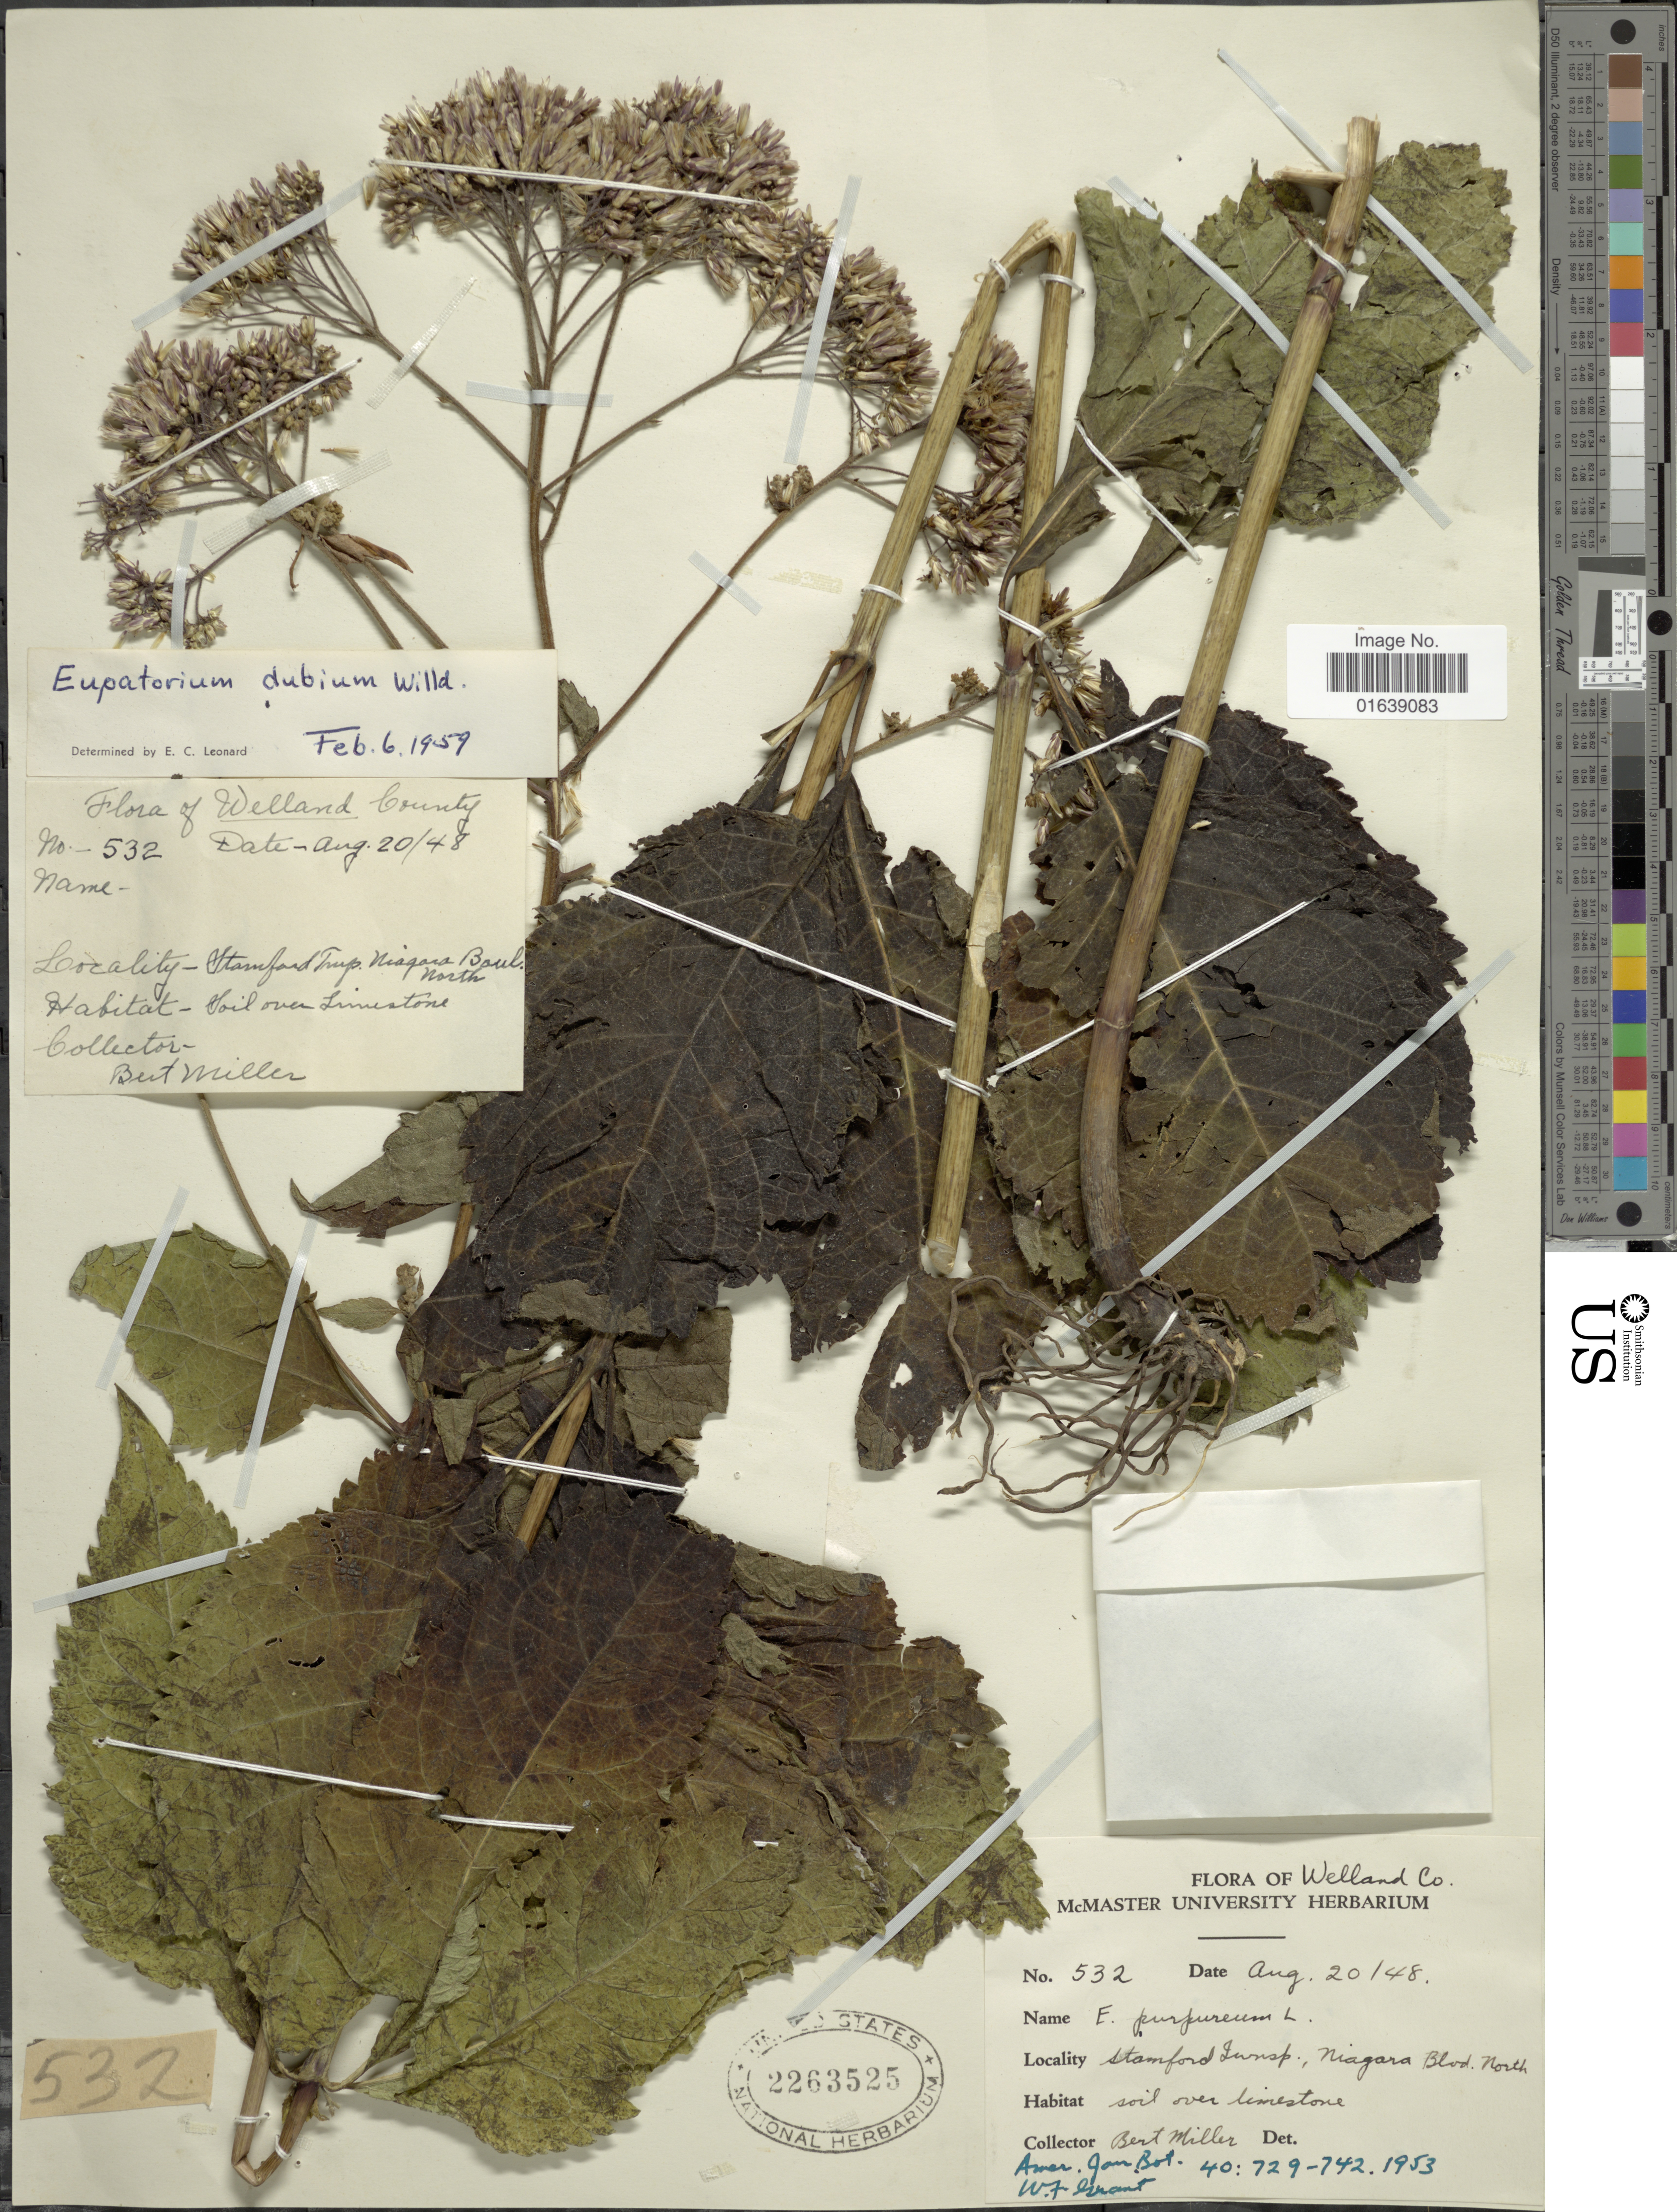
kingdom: Plantae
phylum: Tracheophyta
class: Magnoliopsida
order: Asterales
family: Asteraceae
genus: Eupatorium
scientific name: Eupatorium dubium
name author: Willd. ex Poir.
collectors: B. Miller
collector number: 532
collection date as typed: Transcribed d/m/y: 20/8/48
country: Canada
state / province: Ontario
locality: Welland Co. Stamford Twnsp, Niagara blv. North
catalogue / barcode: US 2263525